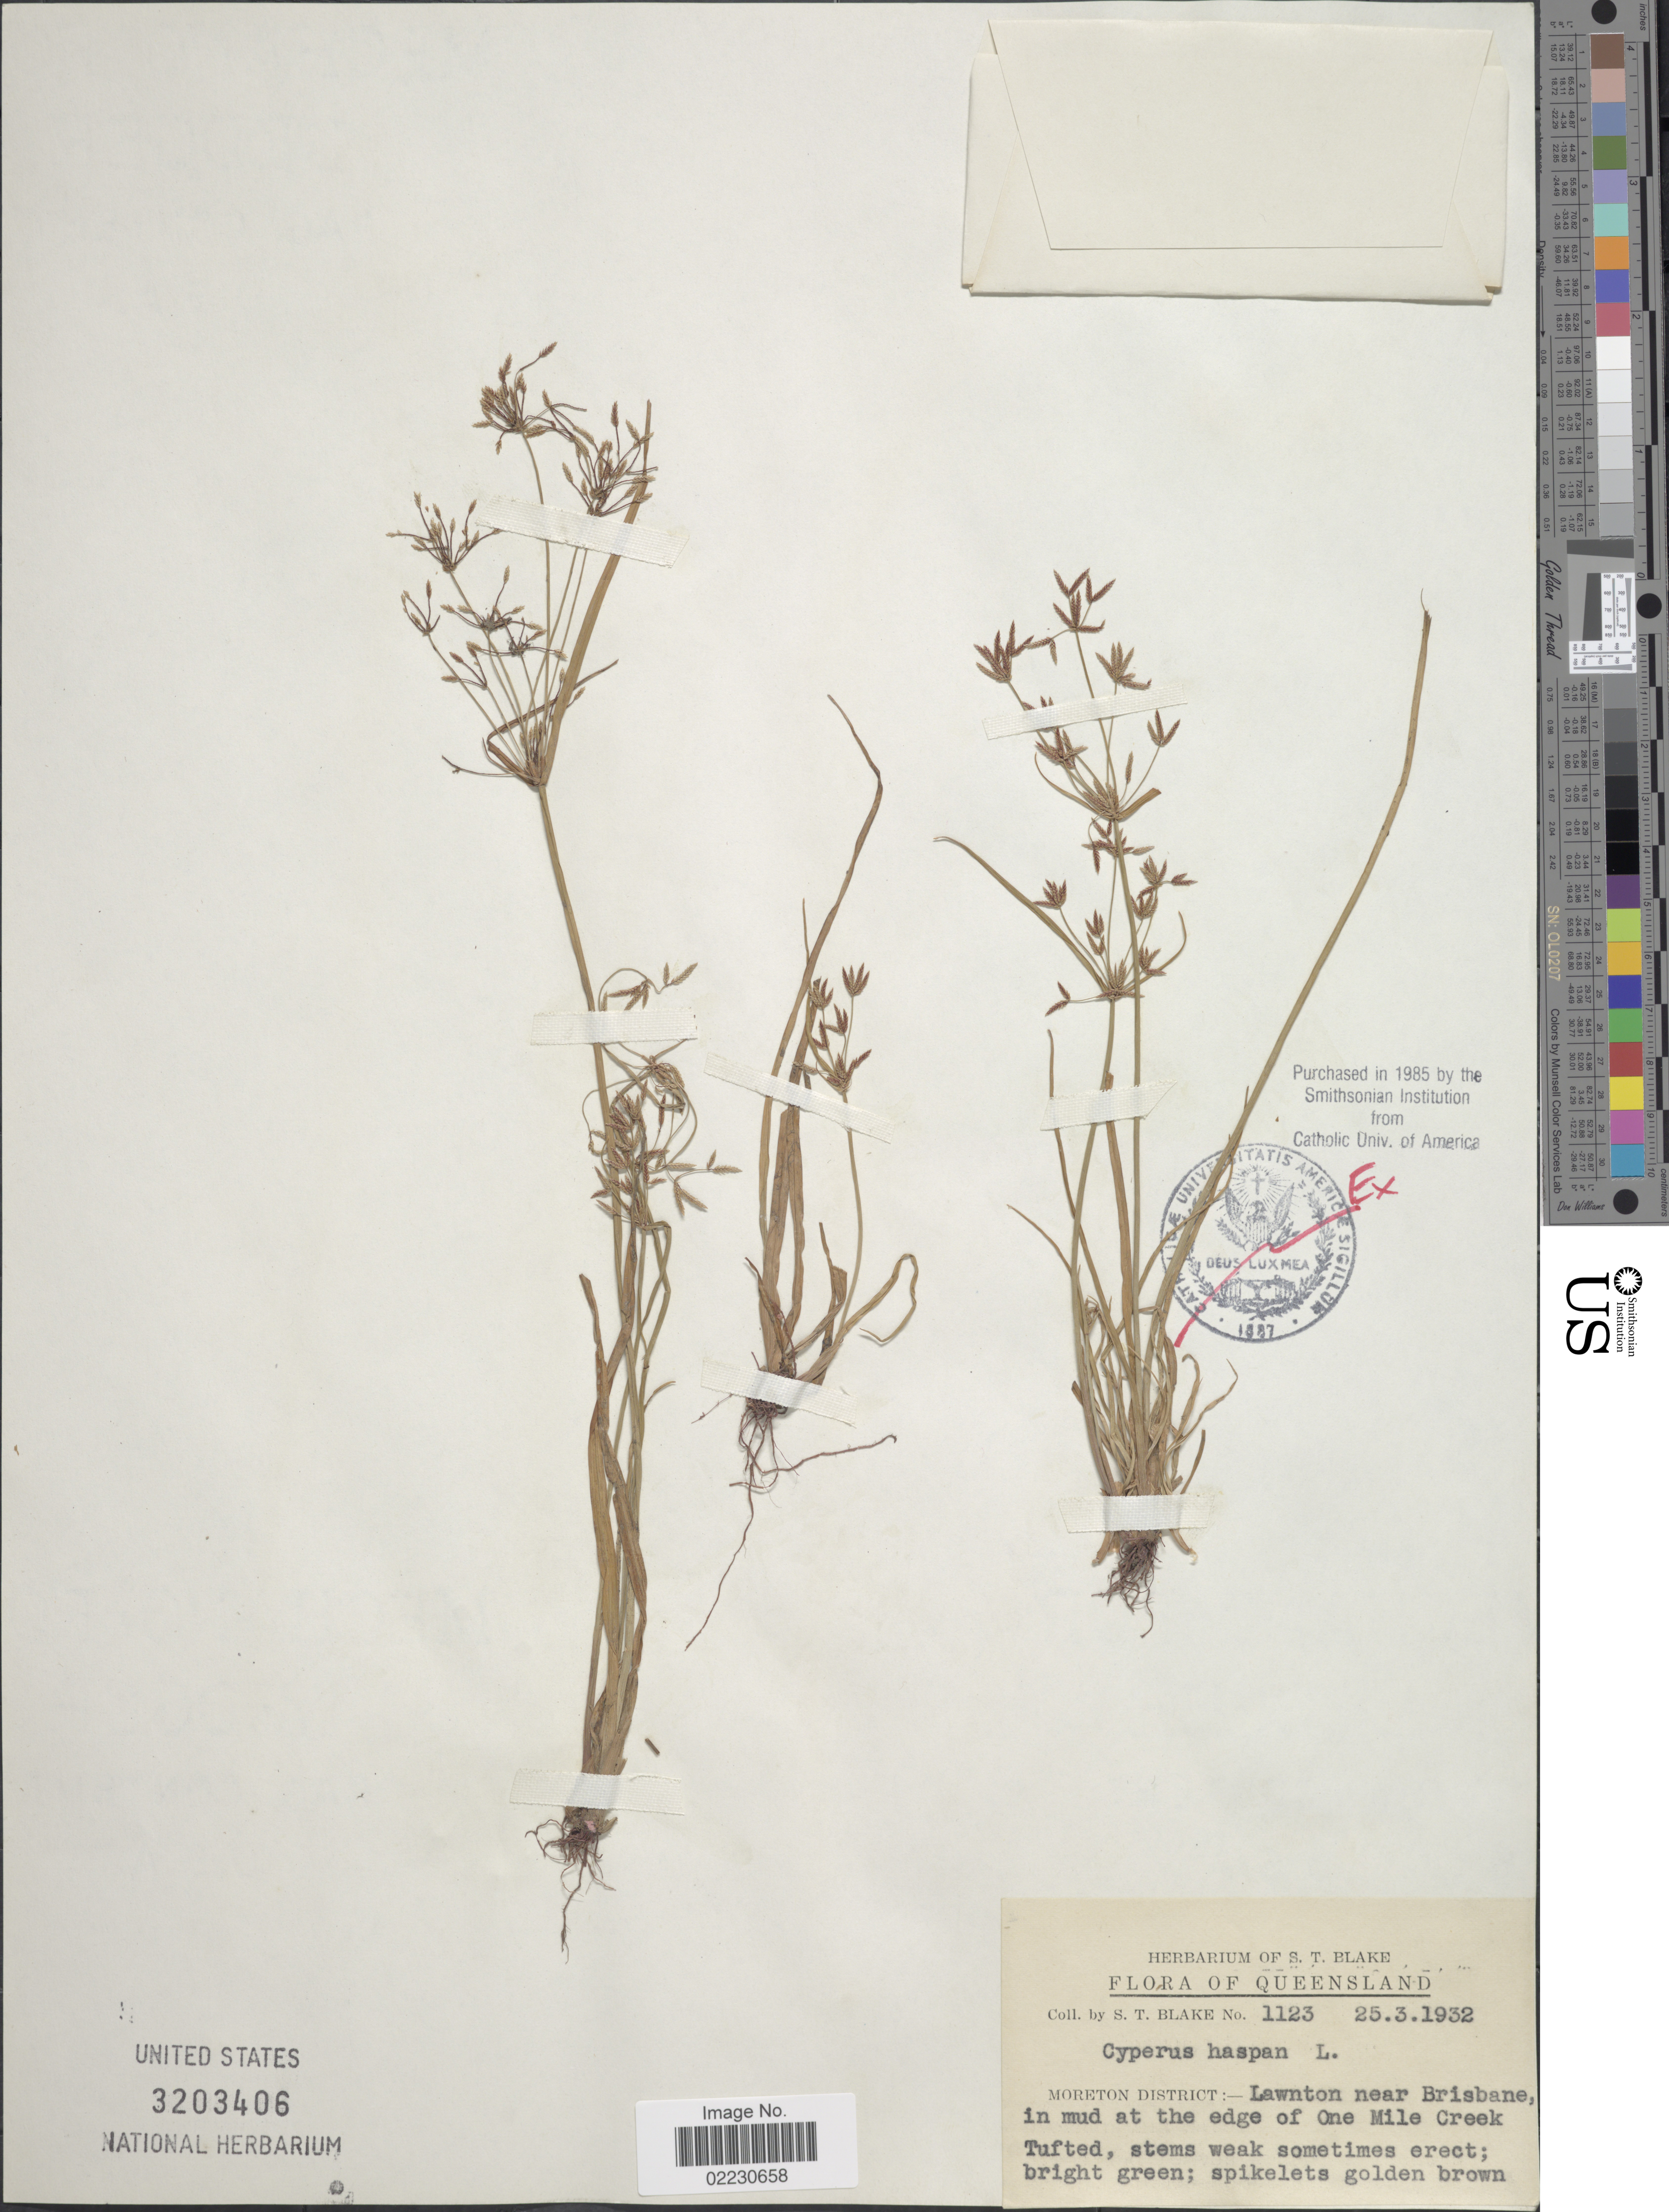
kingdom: Plantae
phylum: Tracheophyta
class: Liliopsida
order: Poales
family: Cyperaceae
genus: Cyperus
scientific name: Cyperus haspan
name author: L.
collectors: S. T. Blake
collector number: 1123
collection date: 1932-03-25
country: Australia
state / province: Queensland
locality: Moreton District:- Lawnton near Brisbane, in mud at the edge of One Mile Creek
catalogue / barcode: US 3203406